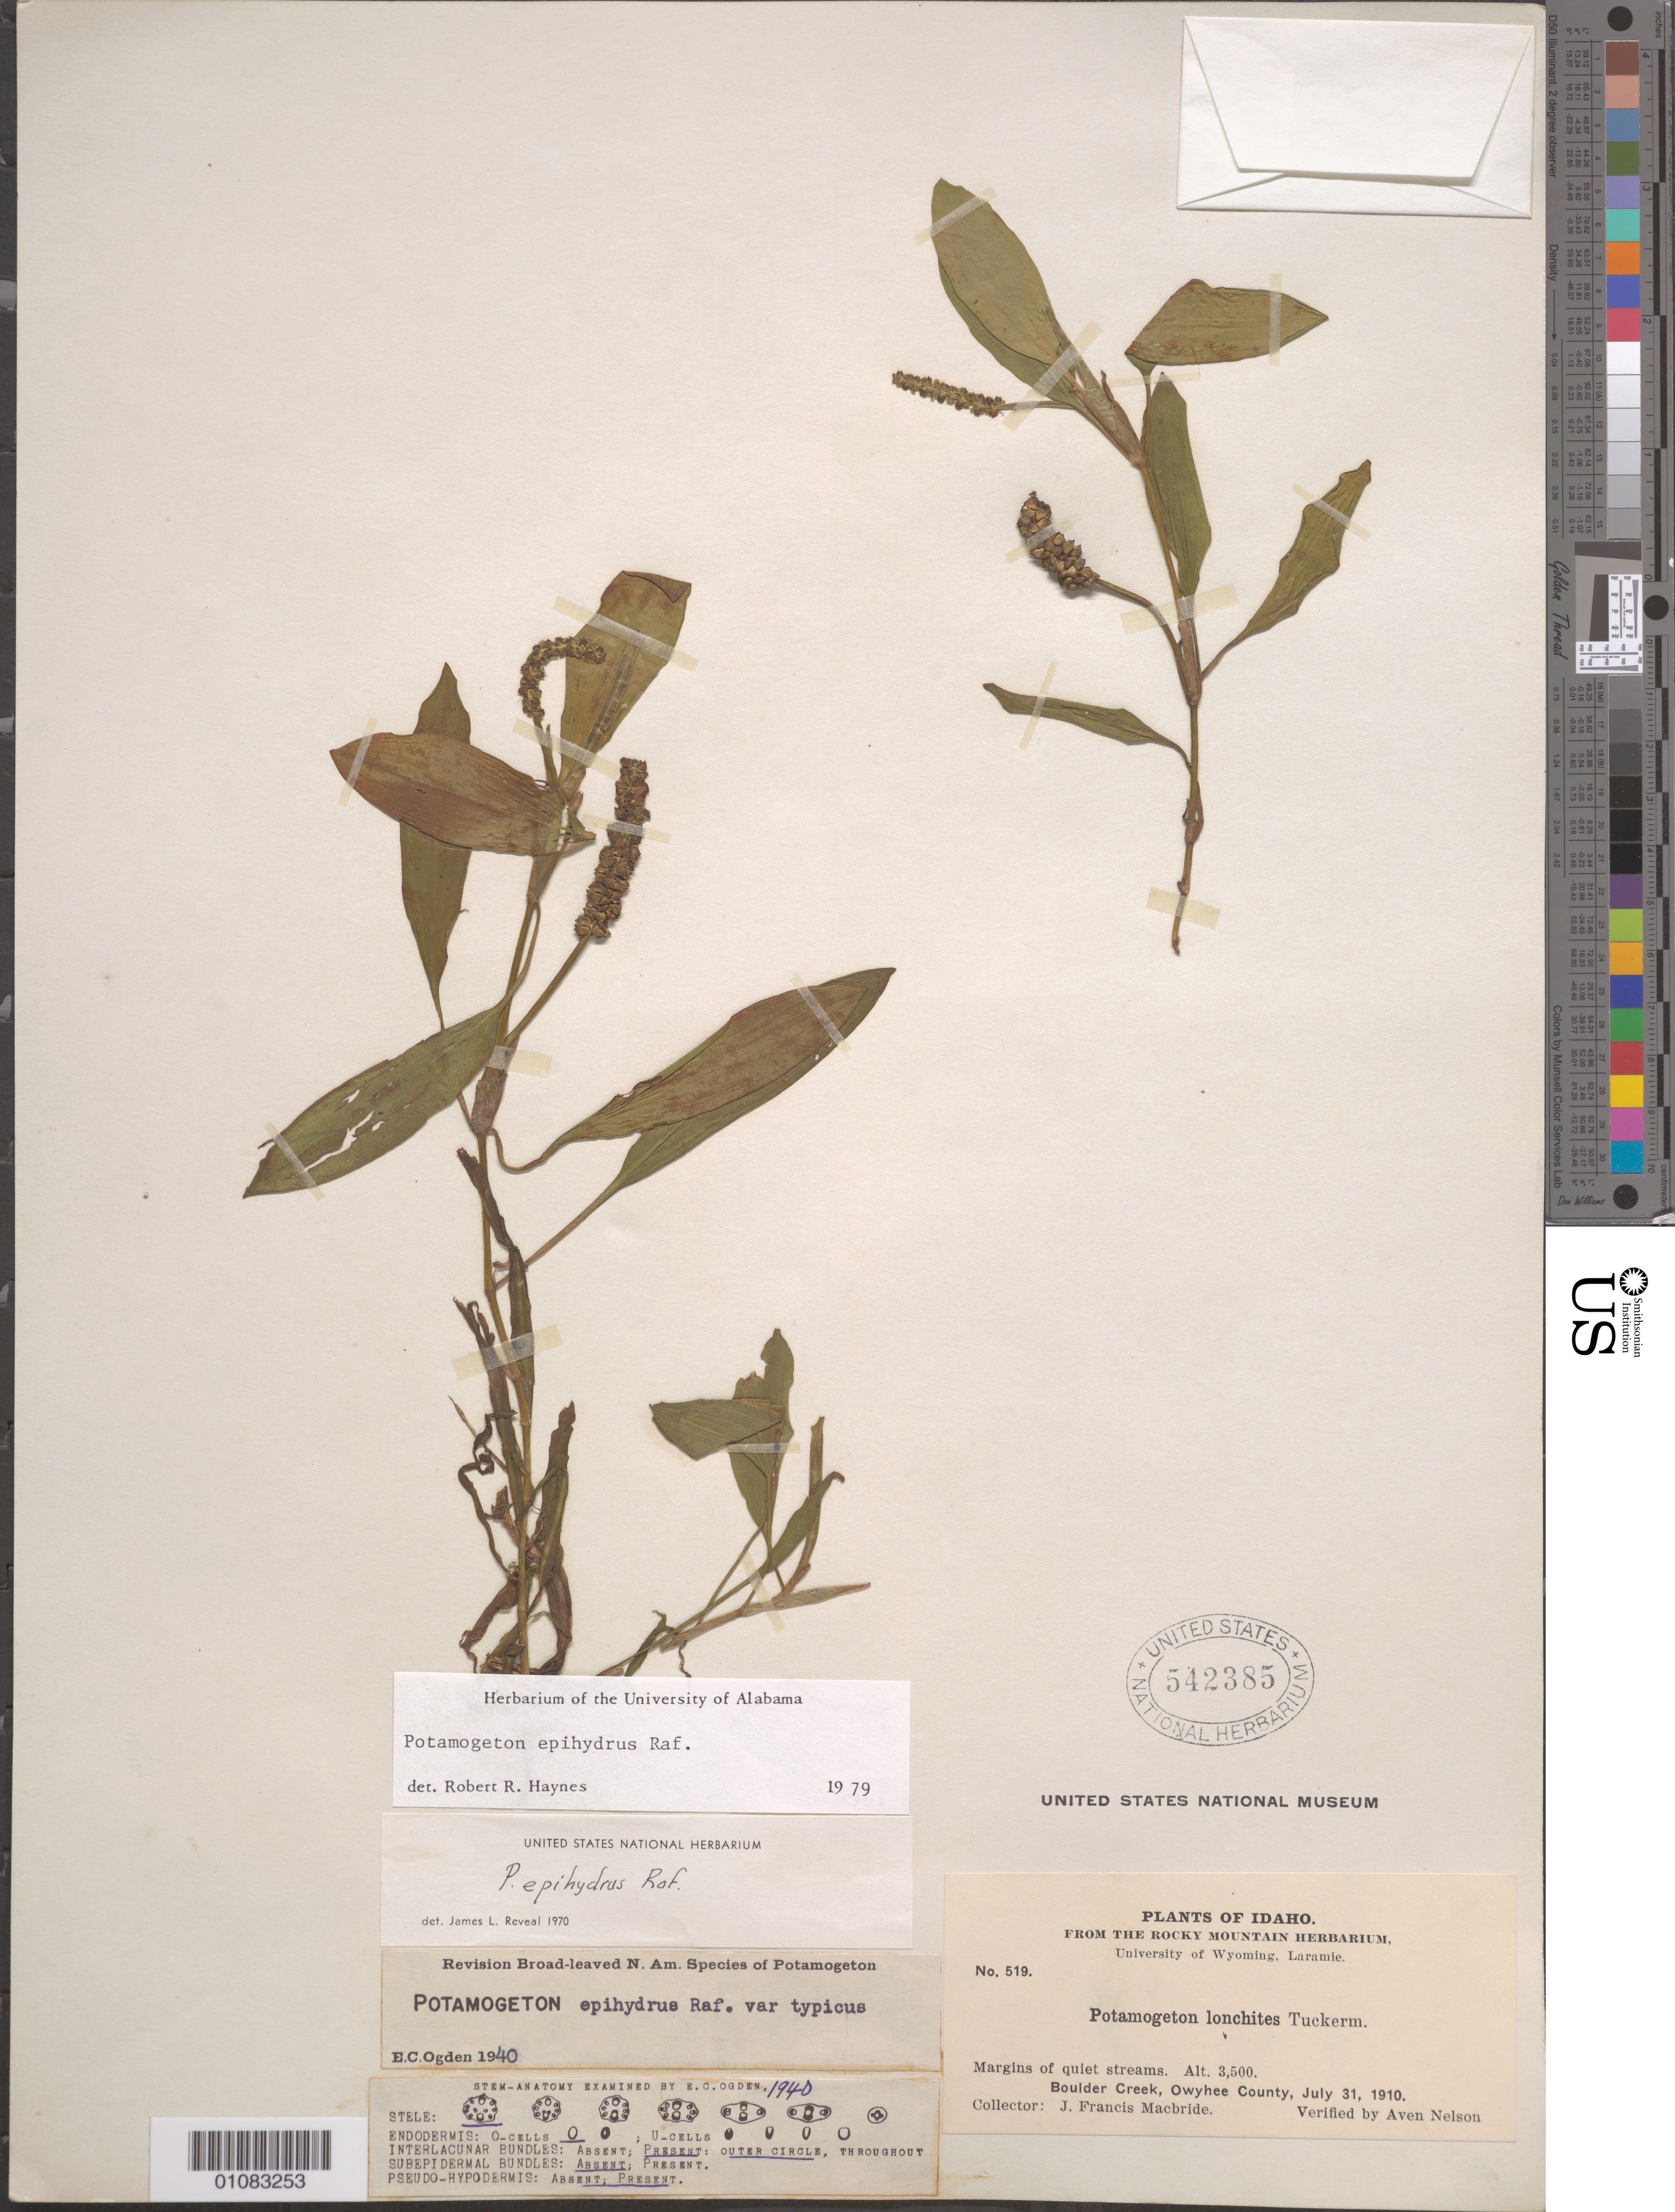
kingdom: Plantae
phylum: Tracheophyta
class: Liliopsida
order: Alismatales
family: Potamogetonaceae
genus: Potamogeton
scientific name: Potamogeton epihydrus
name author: Raf.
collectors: J. F. Macbride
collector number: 519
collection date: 1910-07-31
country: United States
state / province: Idaho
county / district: Owyhee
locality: Boulder Creek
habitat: Margins of quiet streams.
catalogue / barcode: US 542385